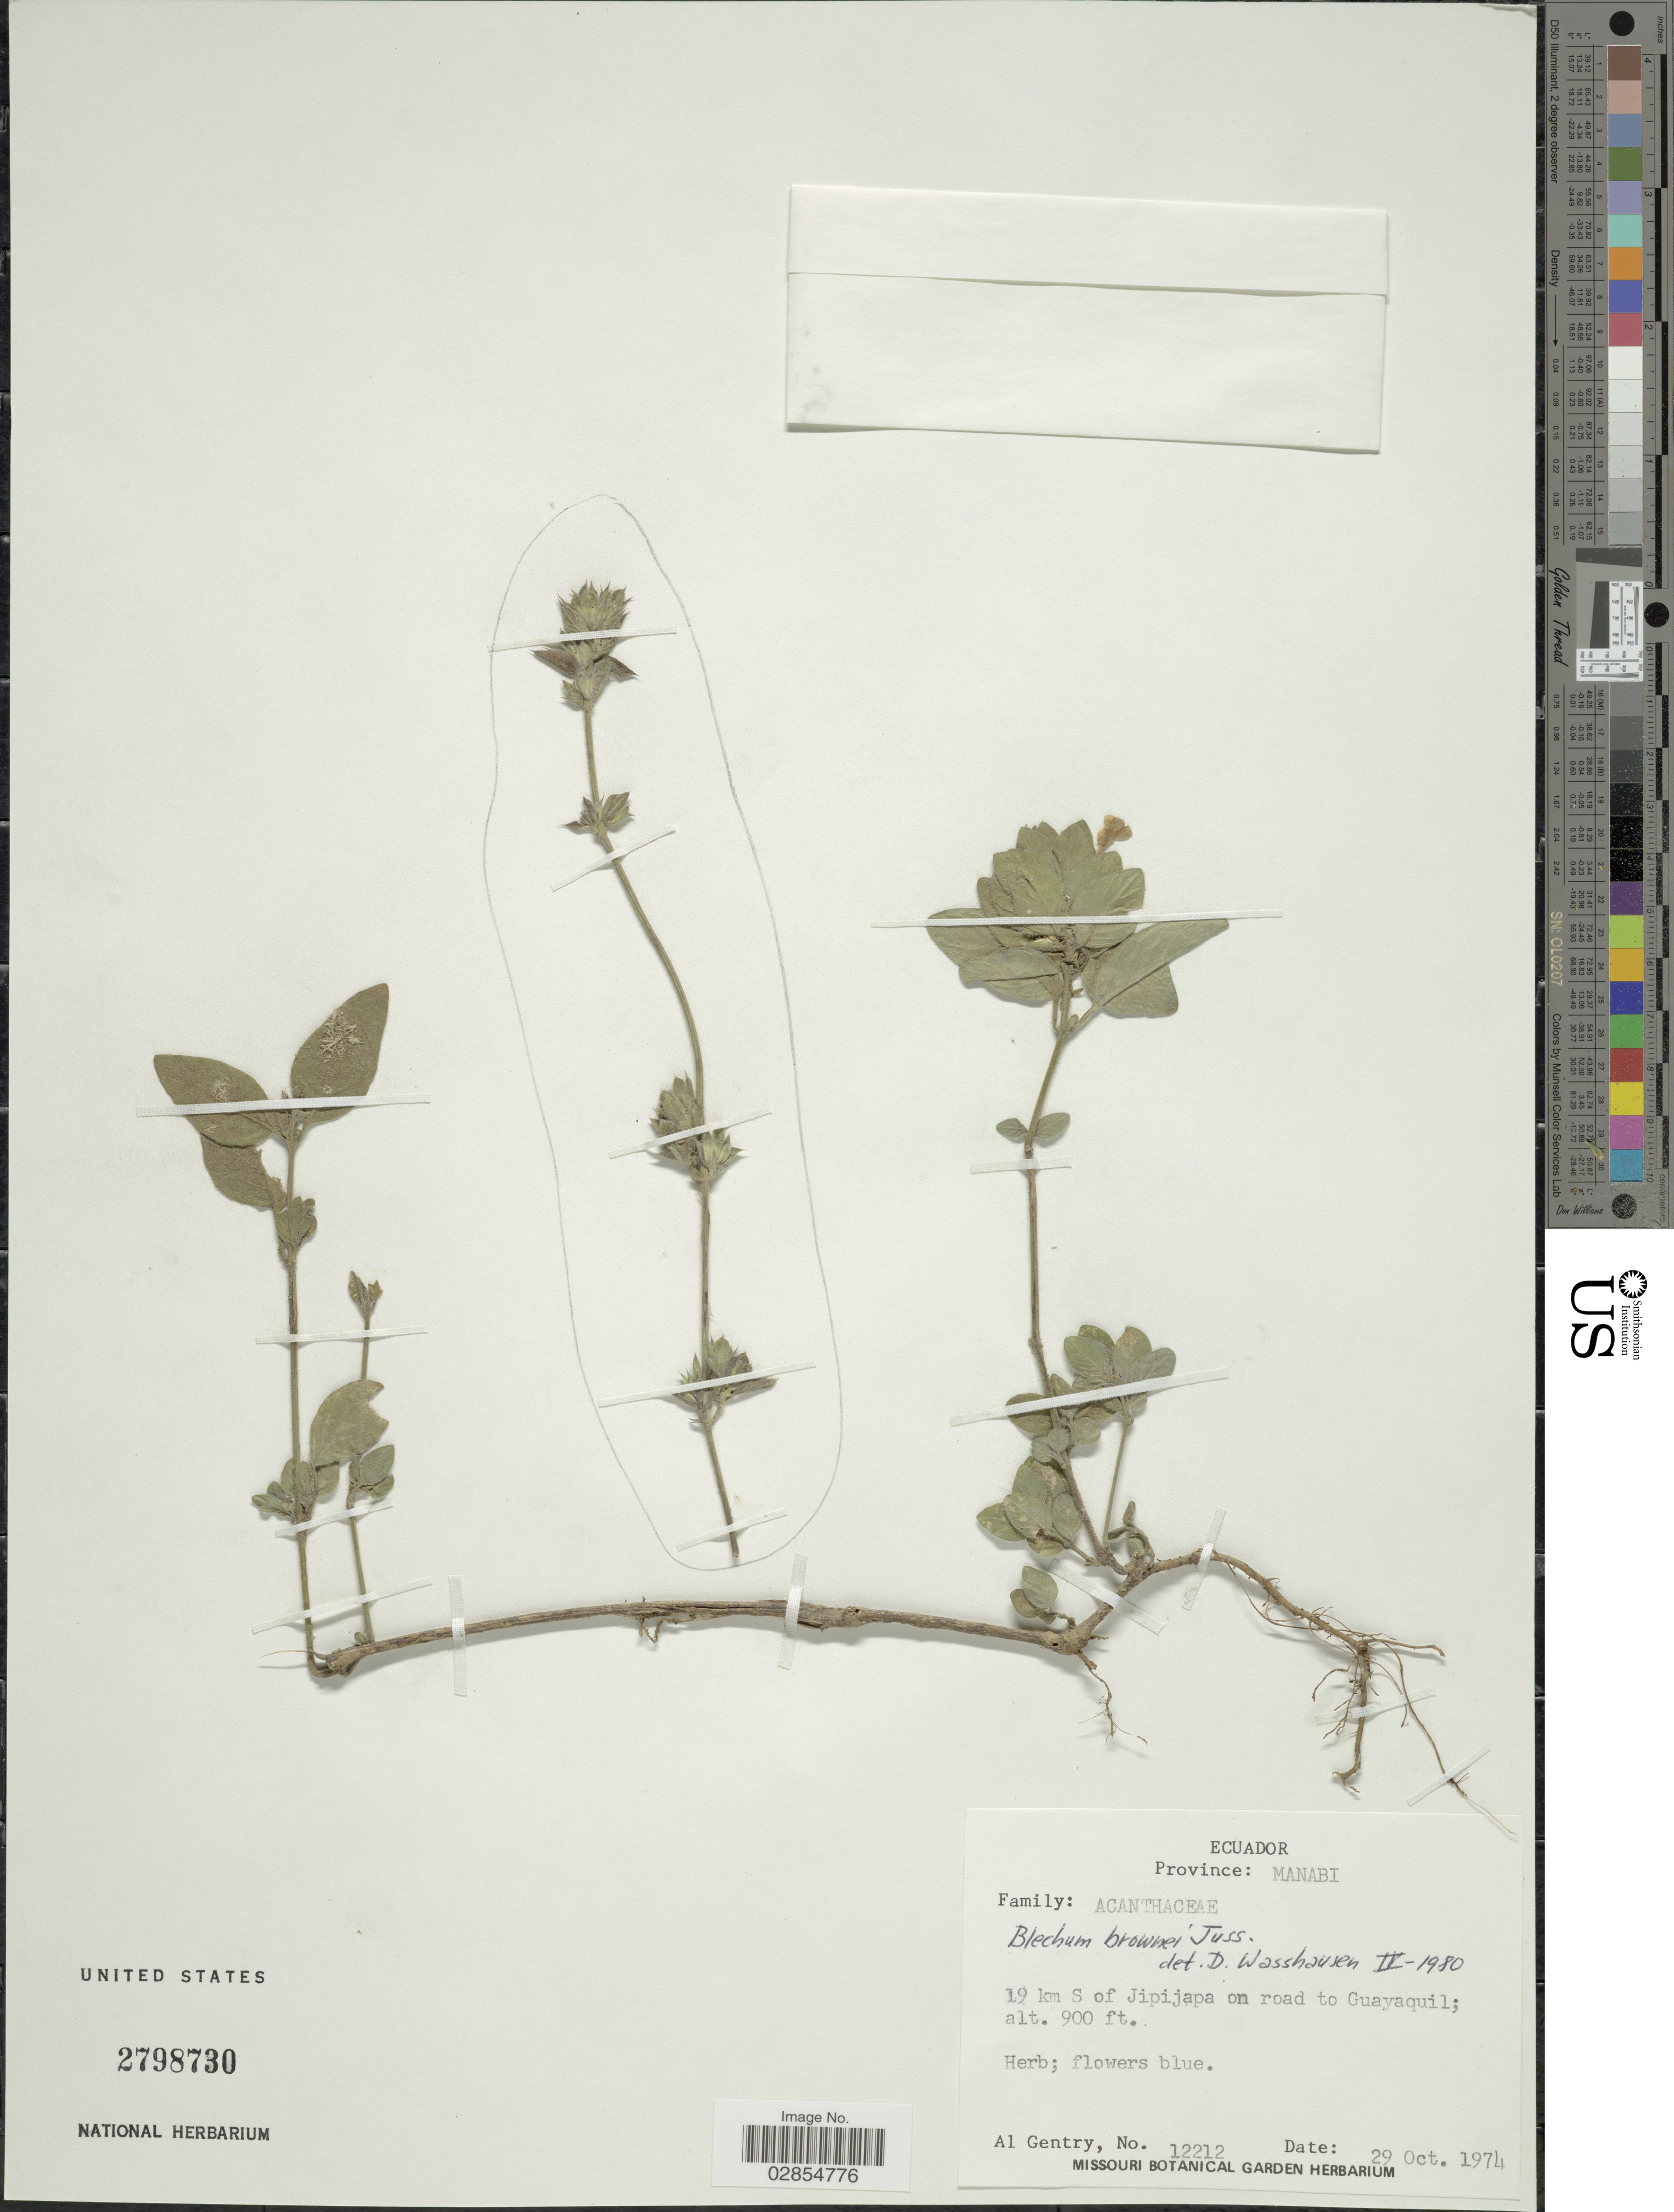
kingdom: Plantae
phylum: Tracheophyta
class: Magnoliopsida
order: Lamiales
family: Acanthaceae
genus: Blechum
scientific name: Blechum brownei f. puberulum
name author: Leonard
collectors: A. H. Gentry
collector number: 12212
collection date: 1974-10-29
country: Ecuador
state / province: Manabí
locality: Province: Manabi. 19 km S of Jipijapa on road to Guayaquil.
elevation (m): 274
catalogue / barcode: US 2798730